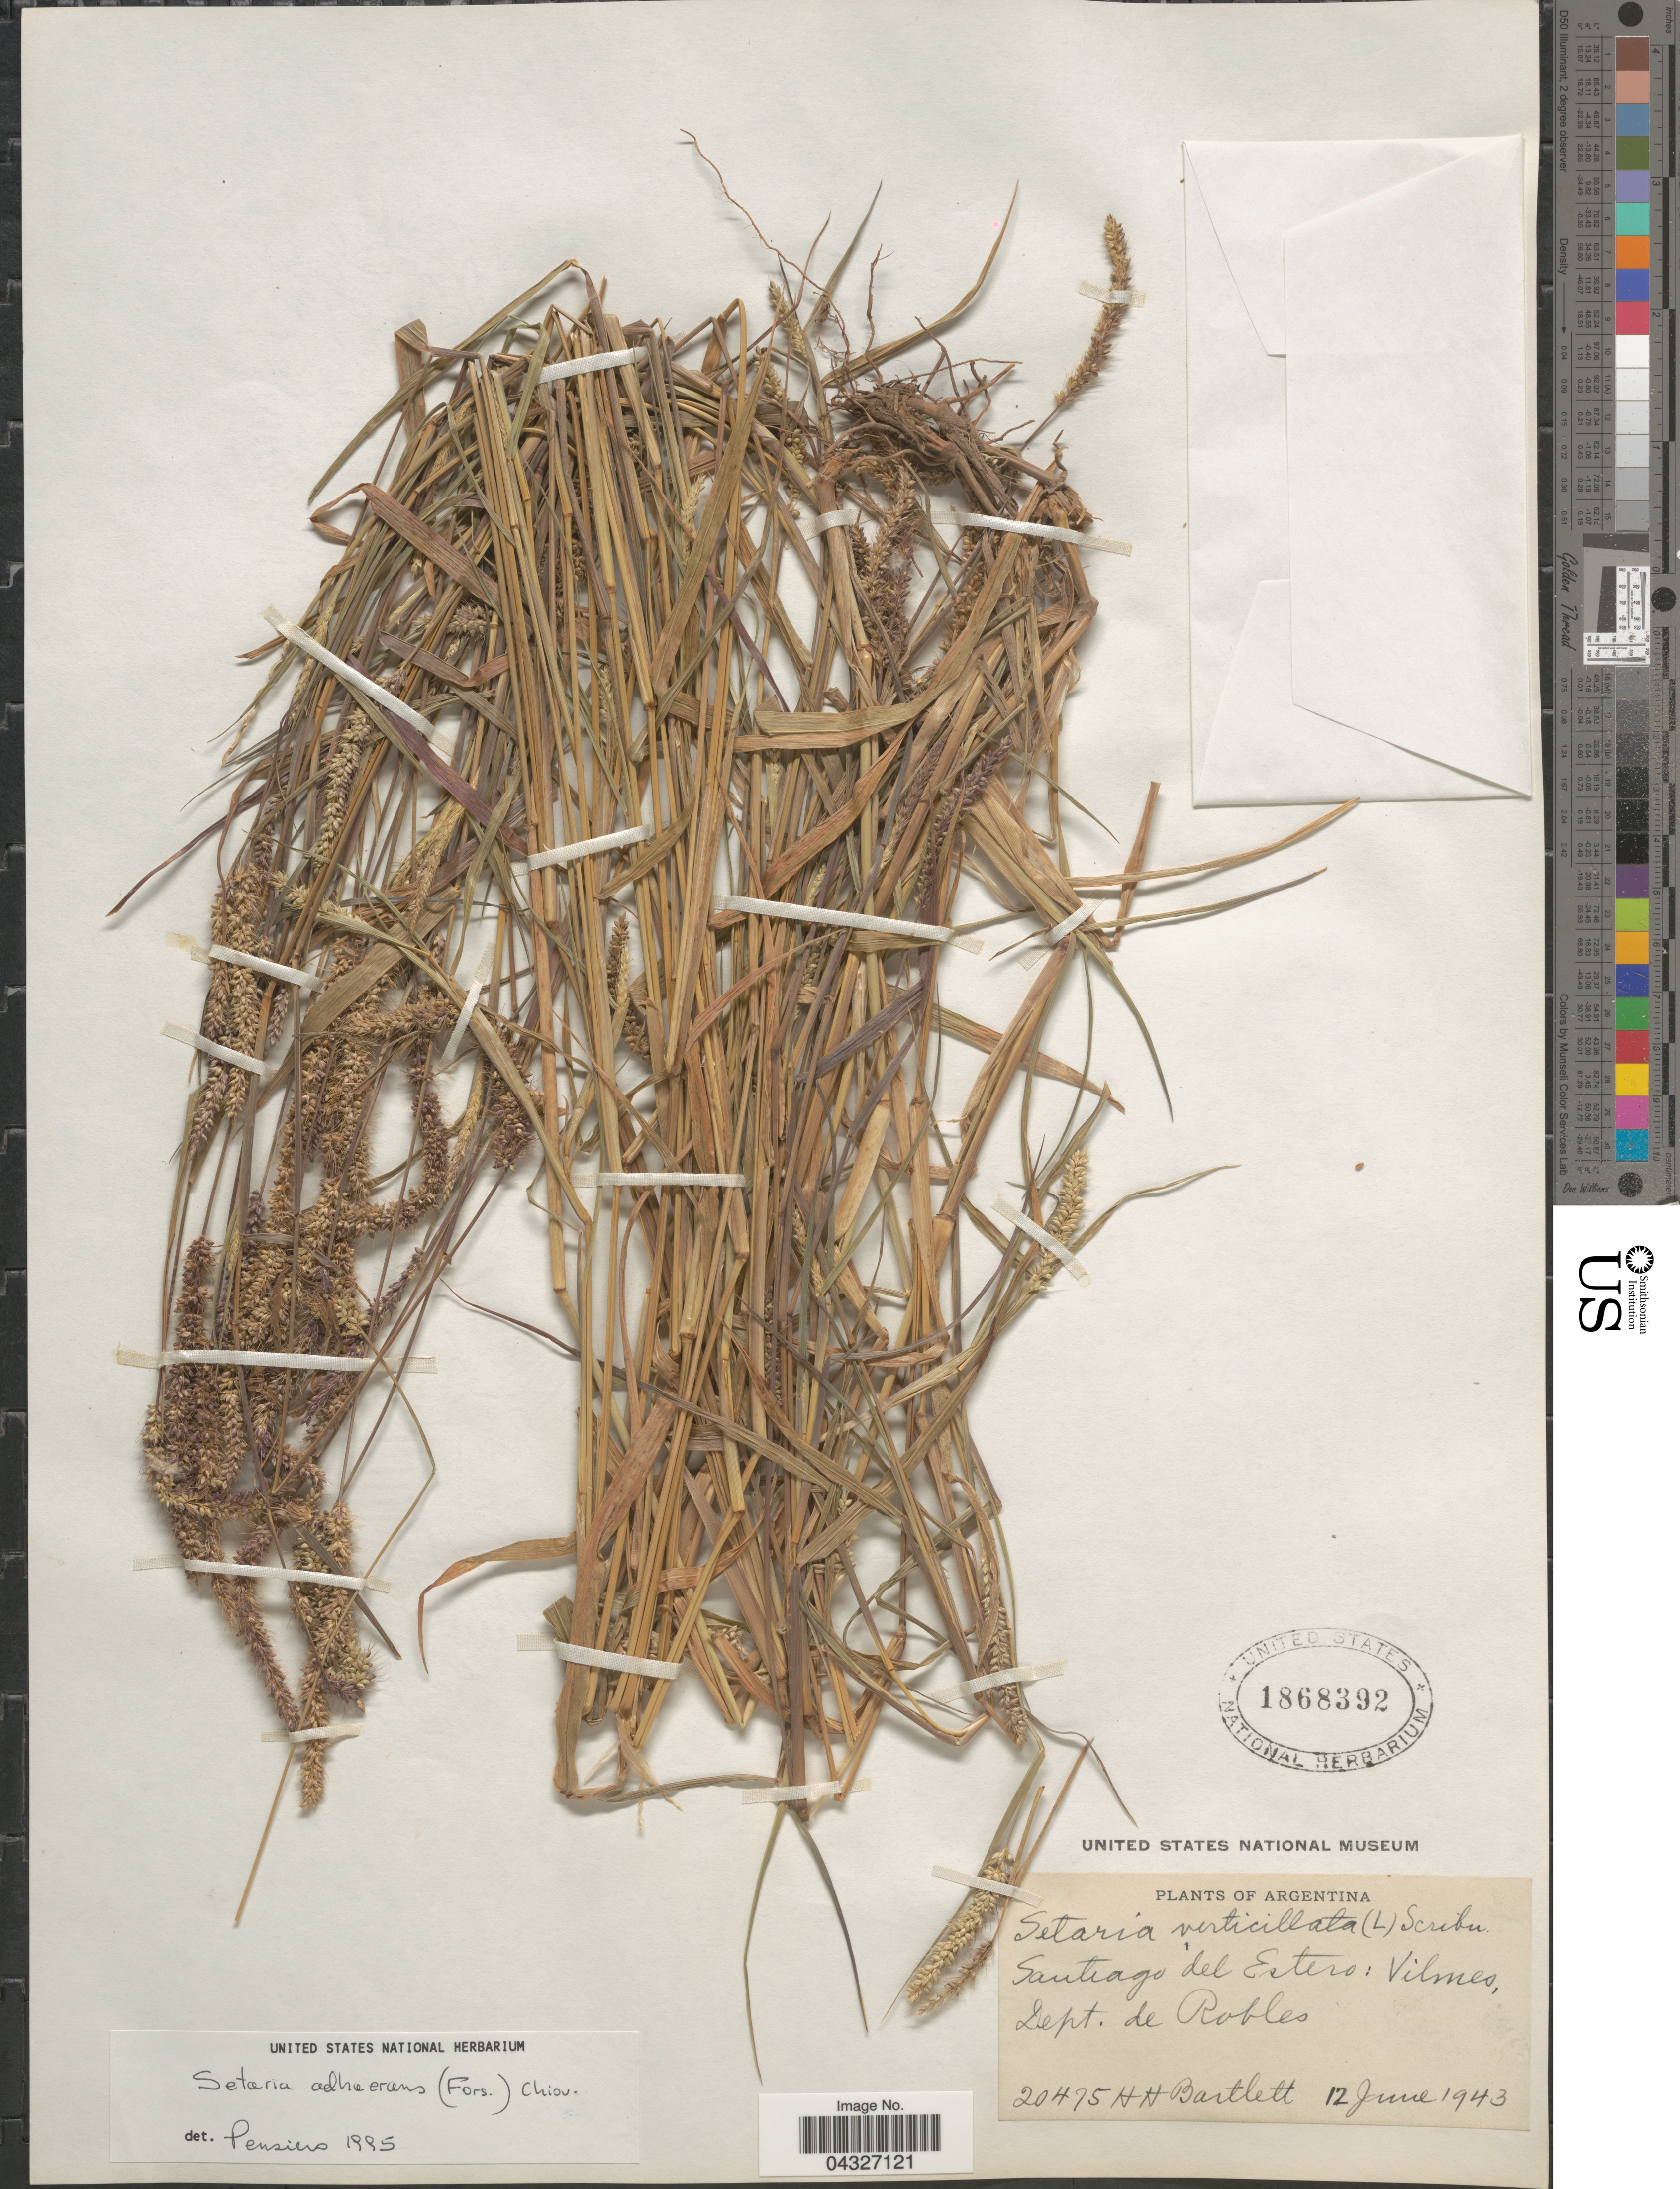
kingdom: Plantae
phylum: Tracheophyta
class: Liliopsida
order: Poales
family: Poaceae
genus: Setaria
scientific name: Setaria adhaerens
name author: (Forssk.) Chiov.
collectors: H. H. Bartlett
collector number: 20475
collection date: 1943-06-12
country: Argentina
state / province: Santiago del Estero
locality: Vilmes, Dept. de Robles.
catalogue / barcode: US 1868392